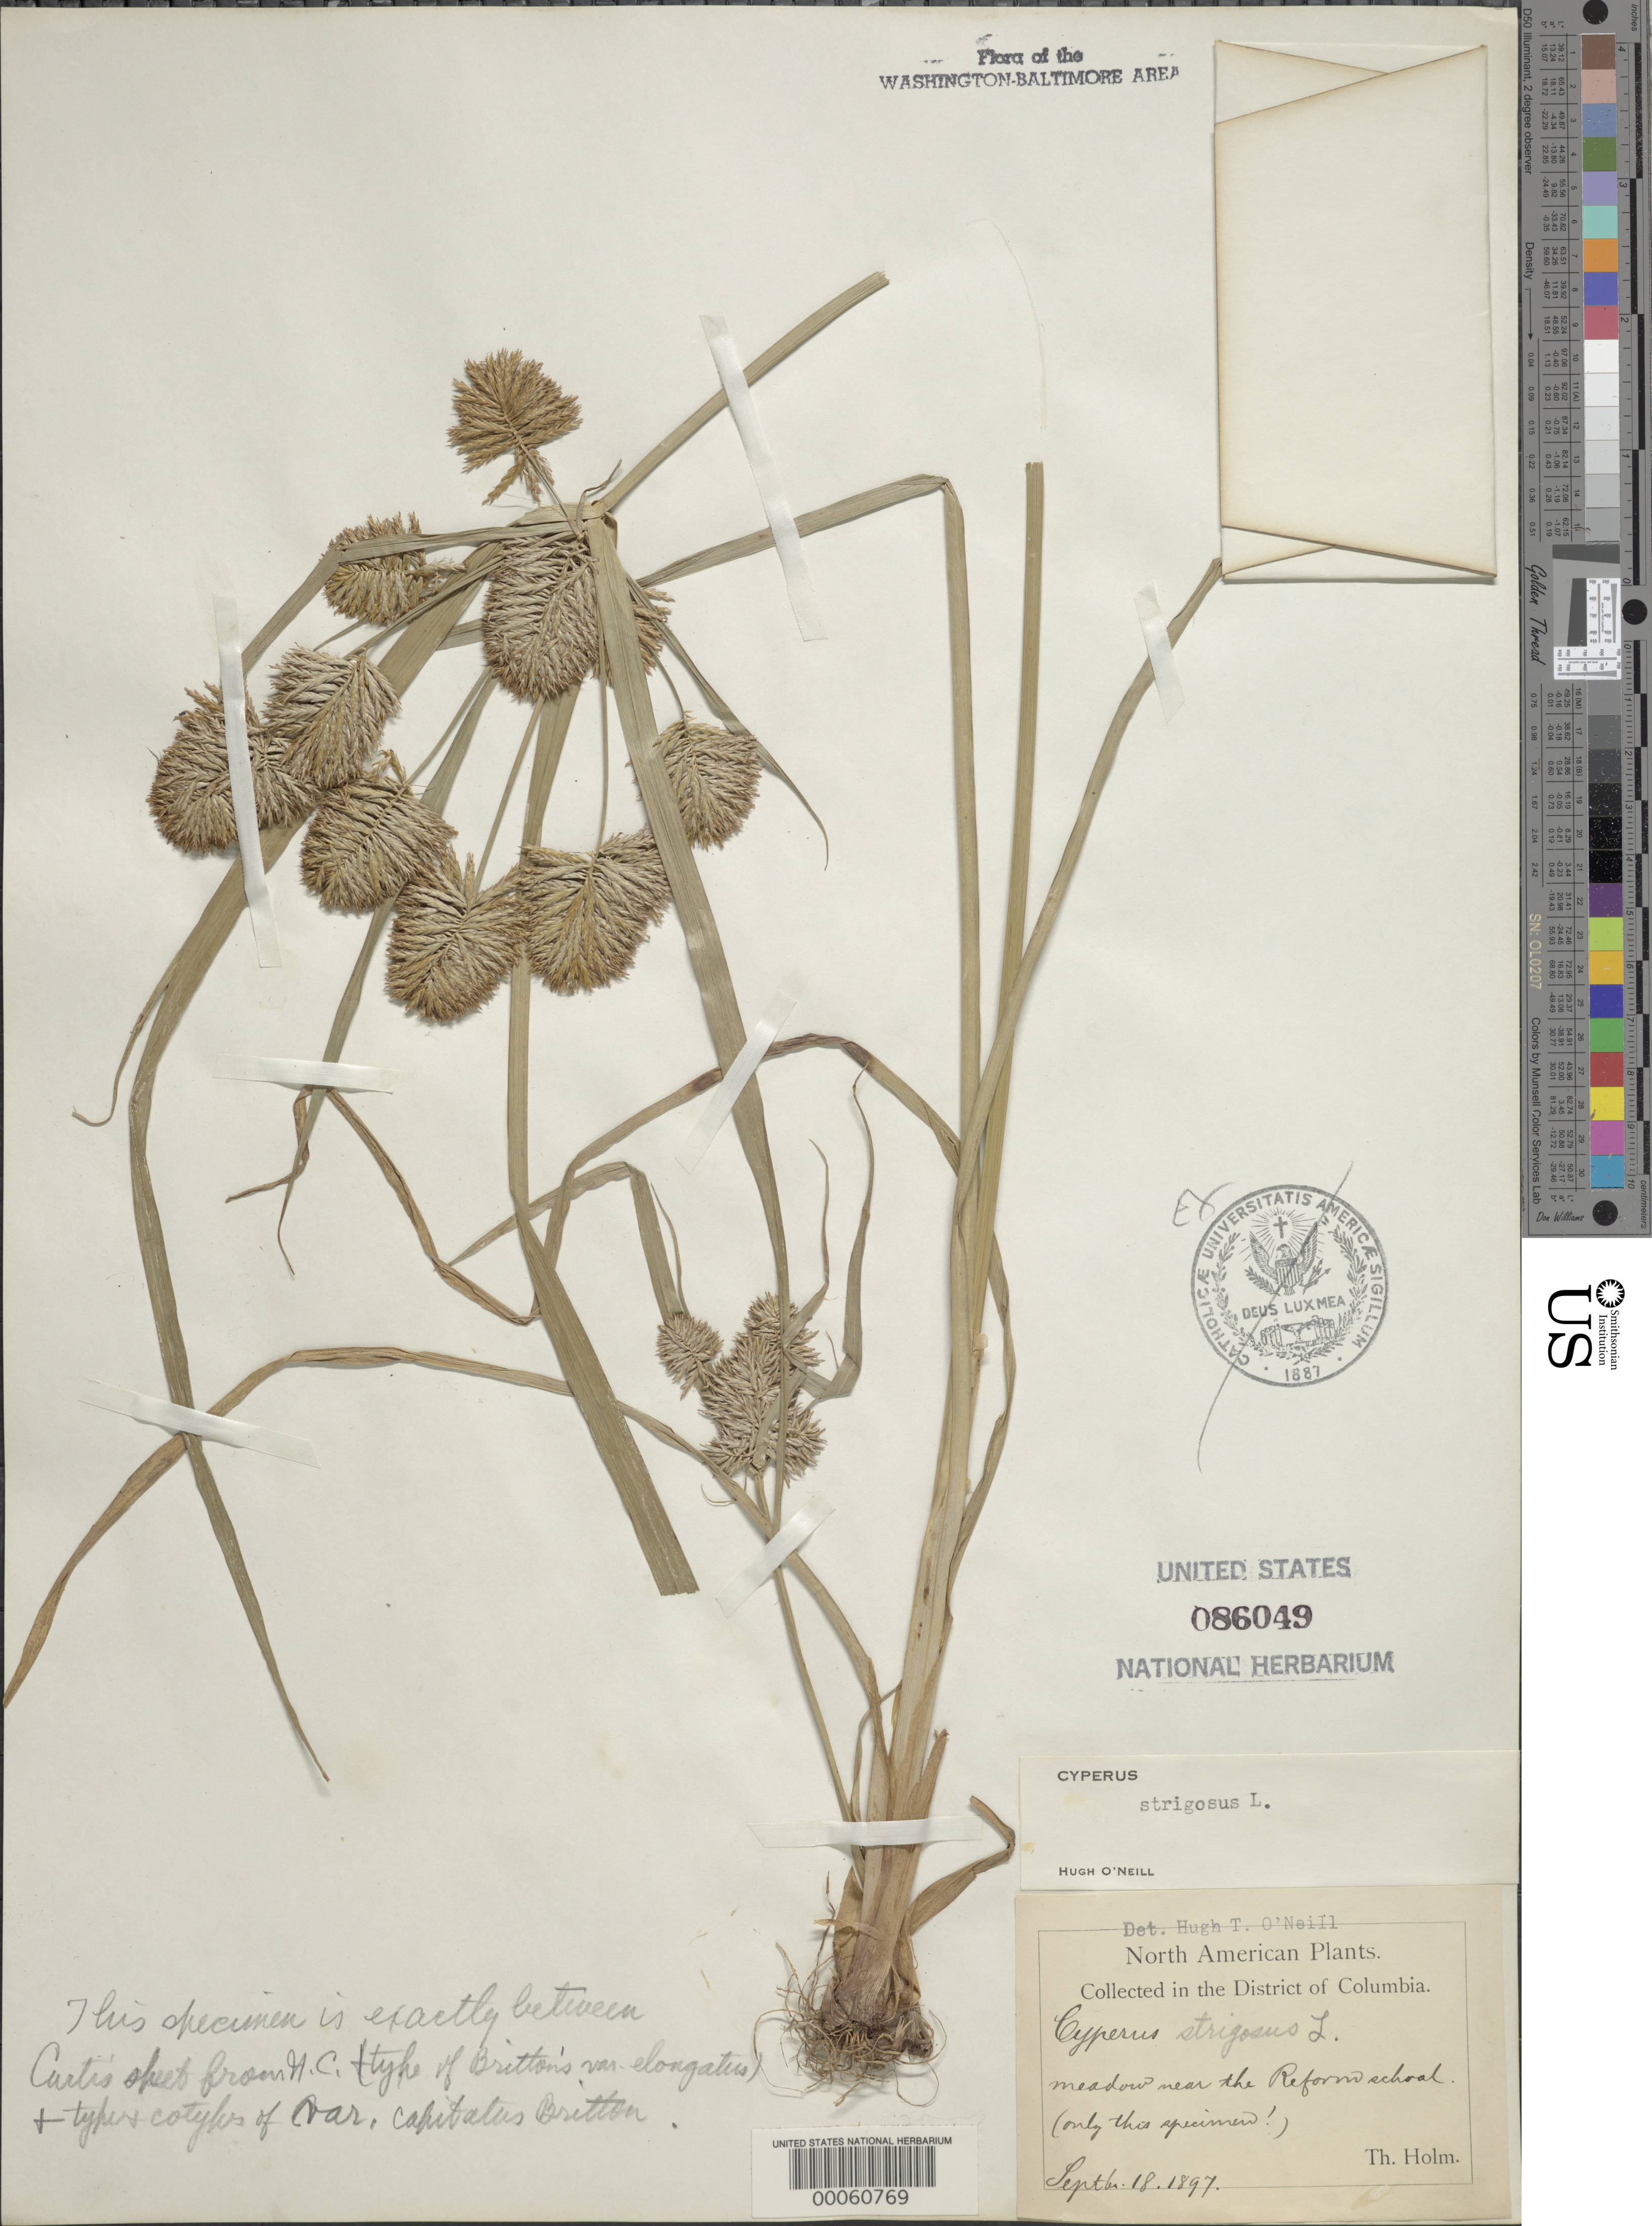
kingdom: Plantae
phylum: Tracheophyta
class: Liliopsida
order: Poales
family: Cyperaceae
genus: Cyperus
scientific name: Cyperus strigosus L.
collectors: T. Holm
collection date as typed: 18 Sep 1897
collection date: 1897-09-18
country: United States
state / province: District of Columbia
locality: Near the Reform School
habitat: Meadow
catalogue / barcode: US 86049